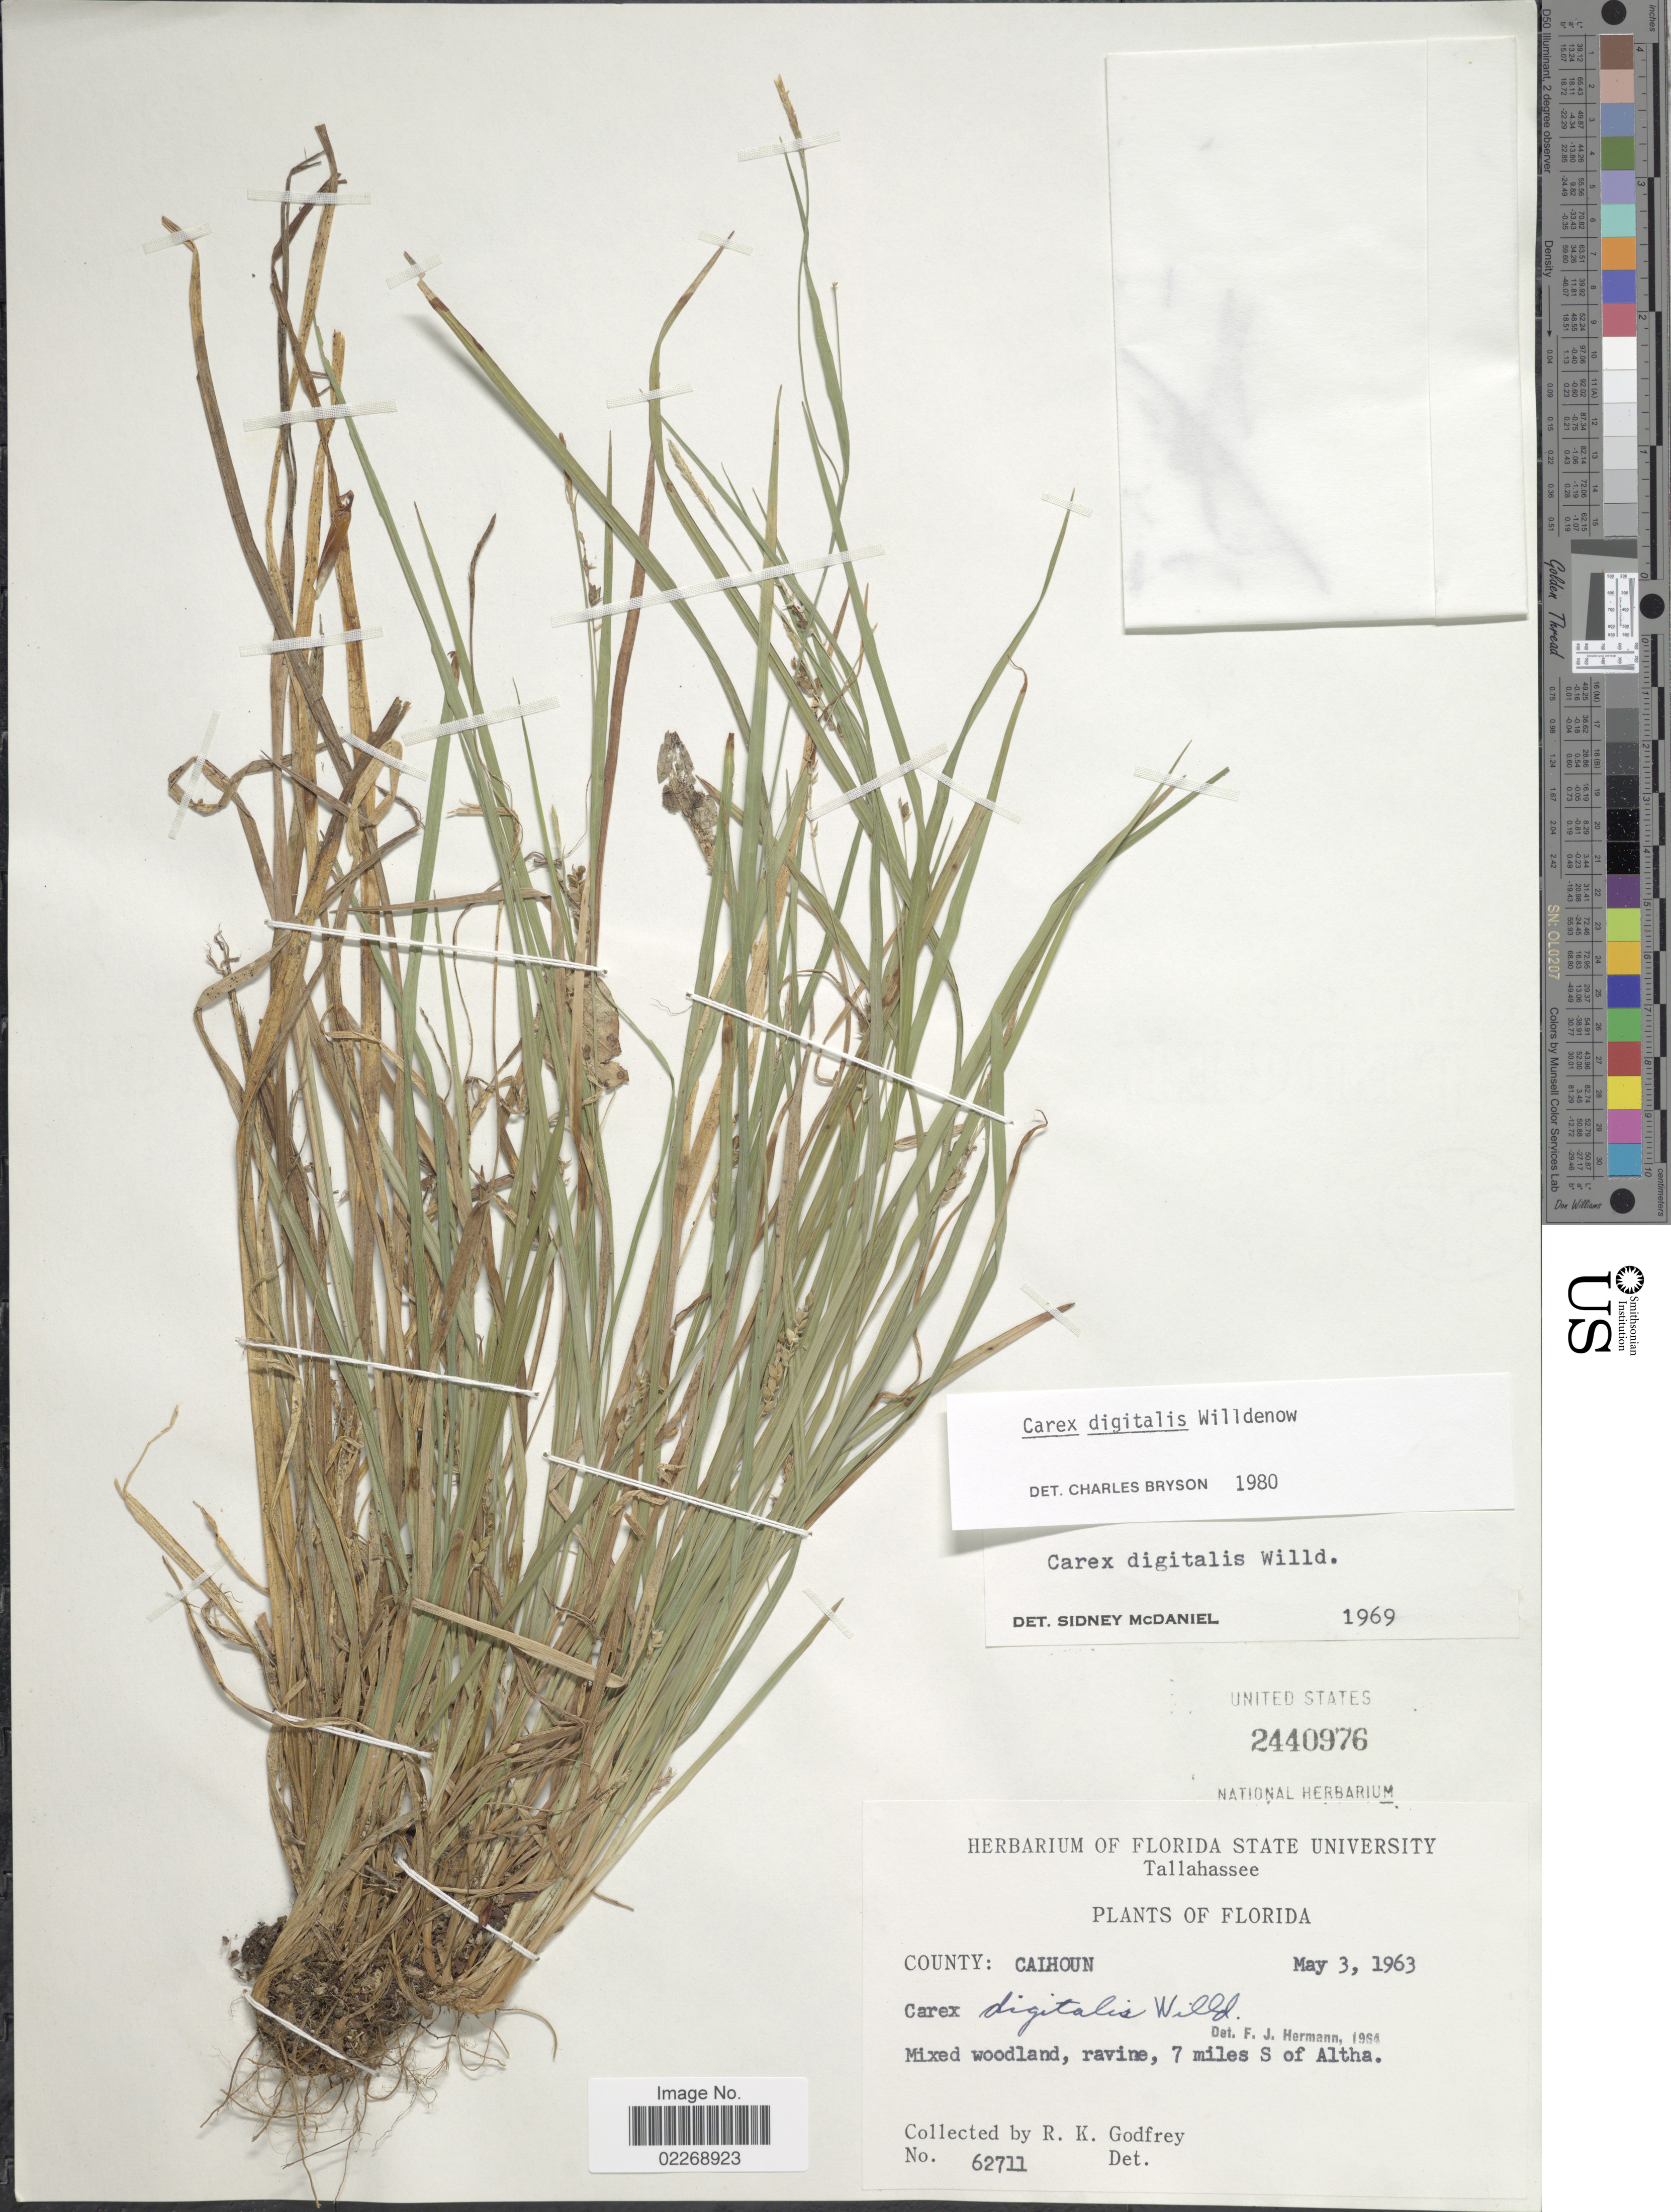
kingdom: Plantae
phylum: Tracheophyta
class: Liliopsida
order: Poales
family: Cyperaceae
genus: Carex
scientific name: Carex digitalis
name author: Willd.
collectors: R. K. Godfrey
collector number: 62711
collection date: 1963-05-03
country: United States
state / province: Florida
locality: County: Calhoun, Mixed woodland, ravine, 7 miles S of Altha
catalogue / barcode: US 2440976